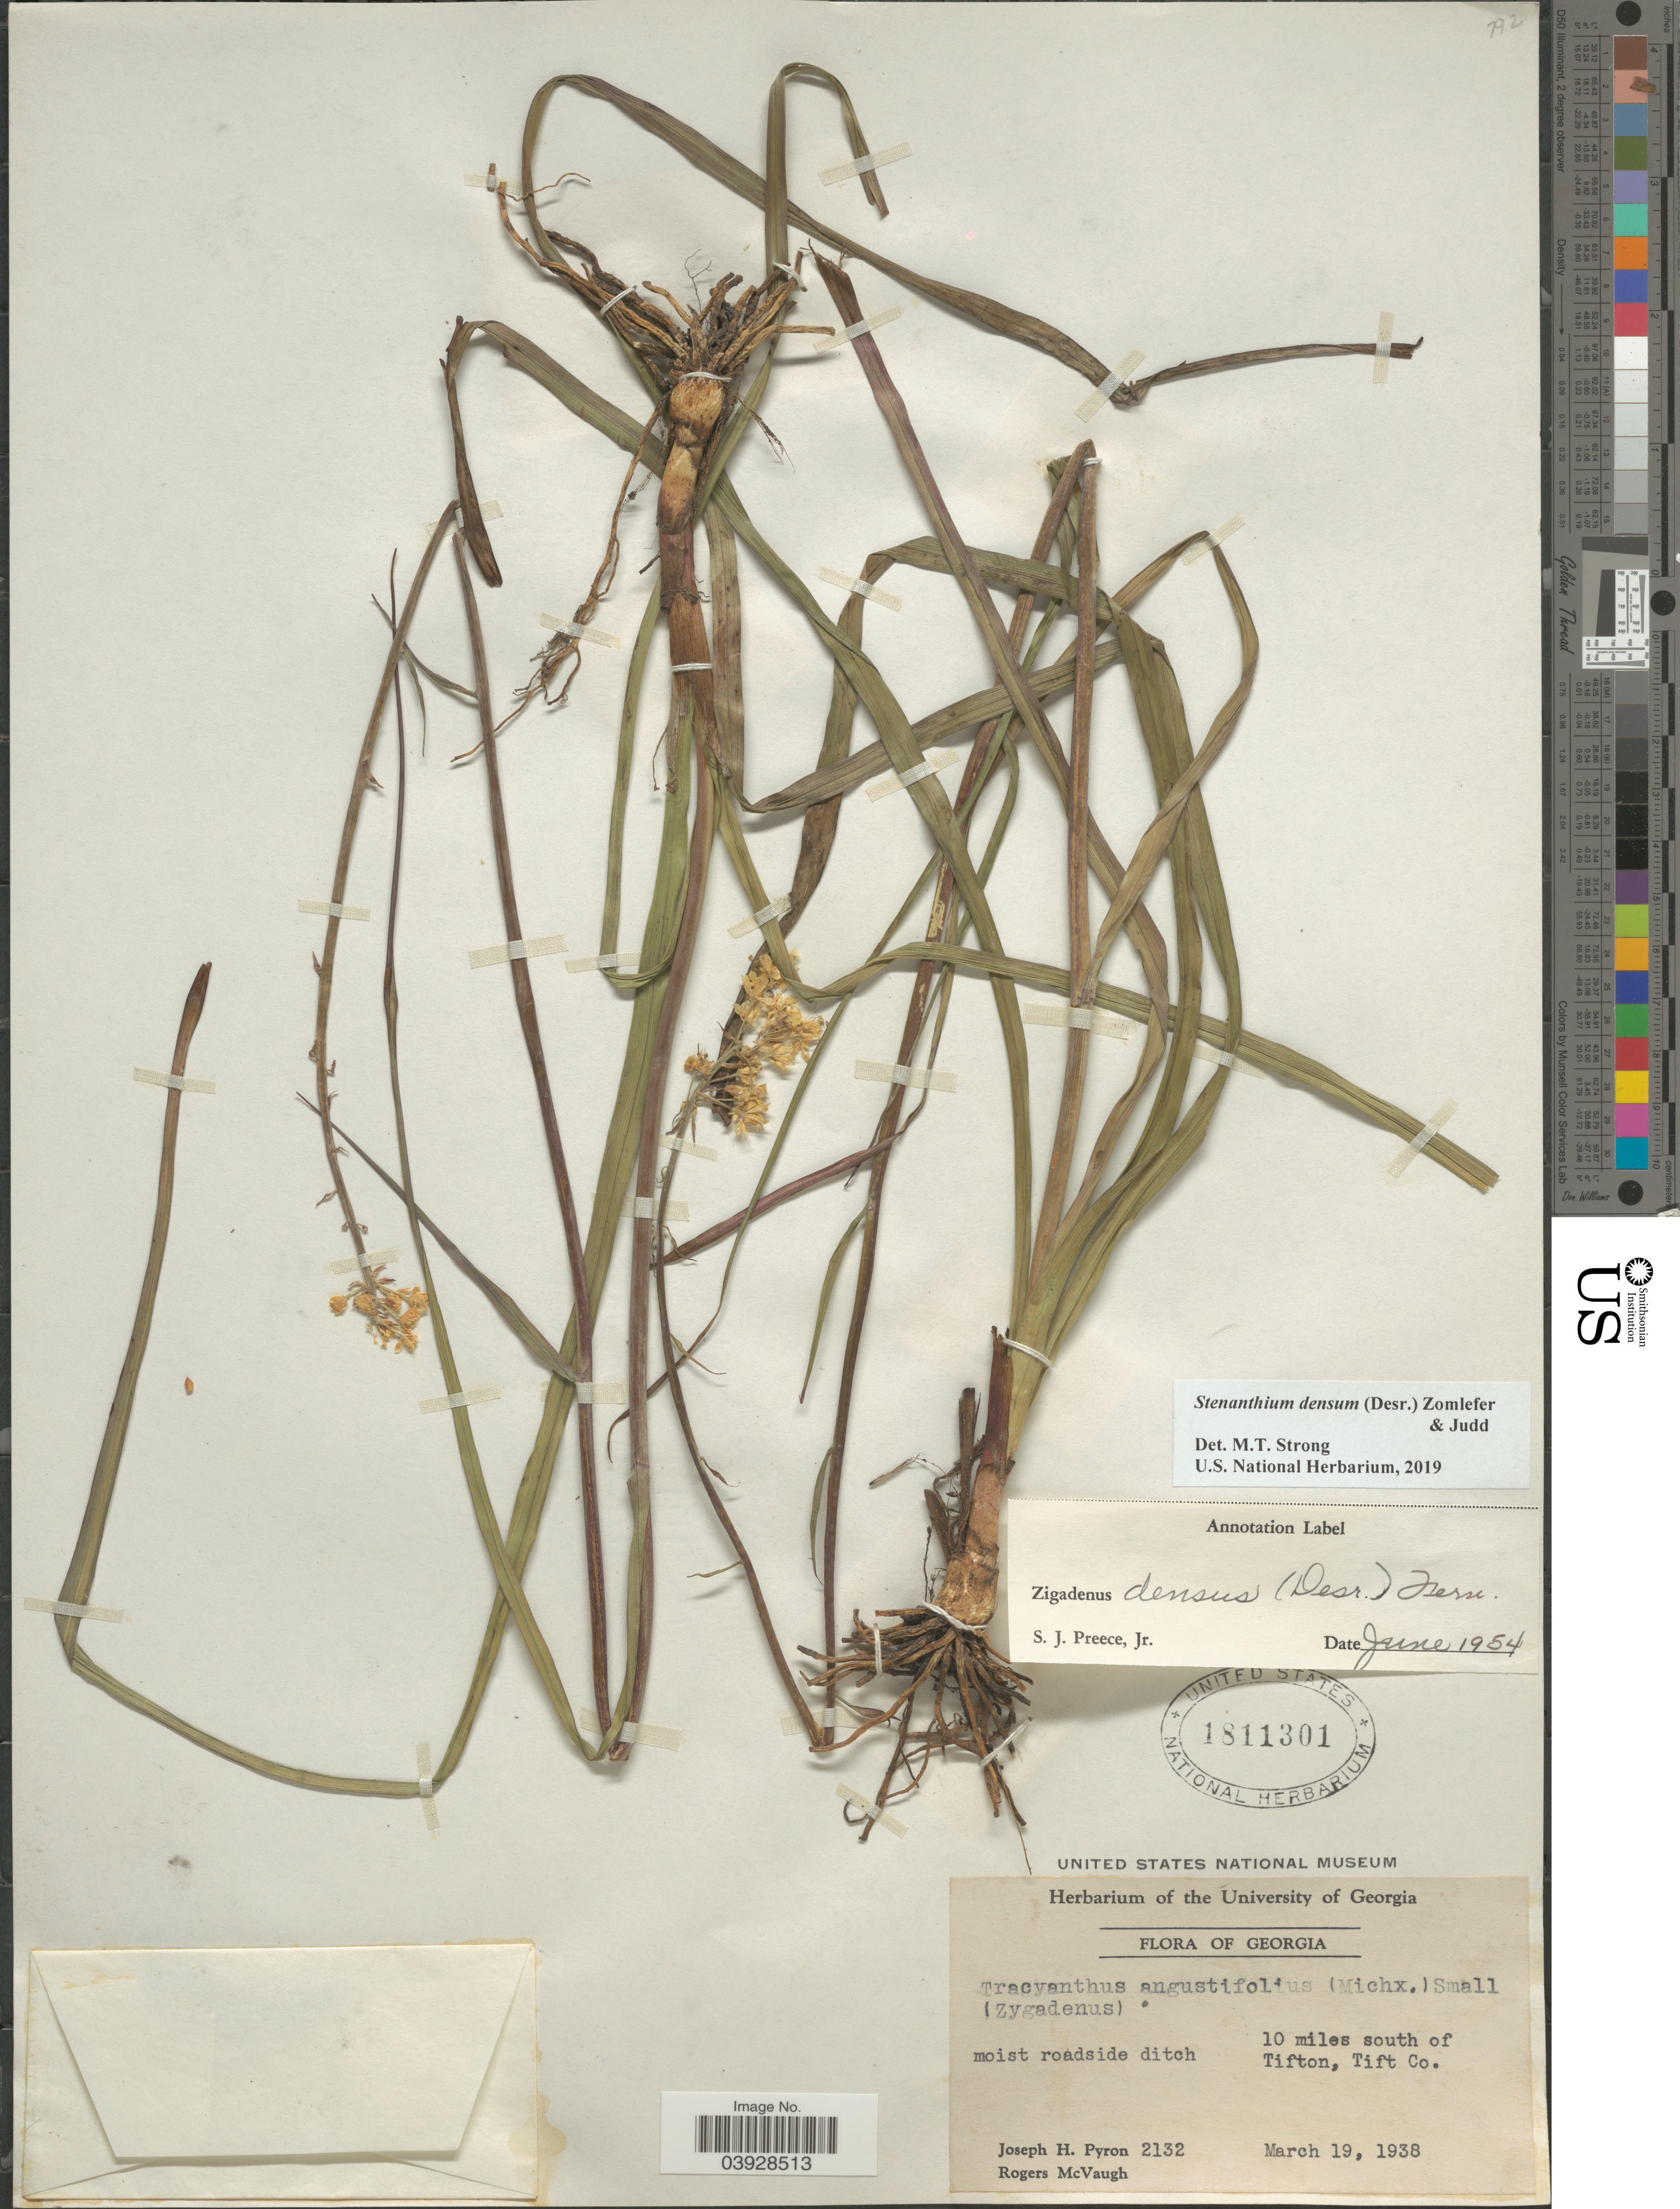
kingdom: Plantae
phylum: Tracheophyta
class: Liliopsida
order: Liliales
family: Melanthiaceae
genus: Stenanthium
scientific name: Stenanthium densum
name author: (Desr.) Zomlefer & Judd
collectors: J. H. Pyron & R. McVaugh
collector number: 2132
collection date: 1938-03-19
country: United States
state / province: Georgia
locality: Moist roadside ditch 10 miles south of Tifton, Tift Co.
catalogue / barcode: US 1811301